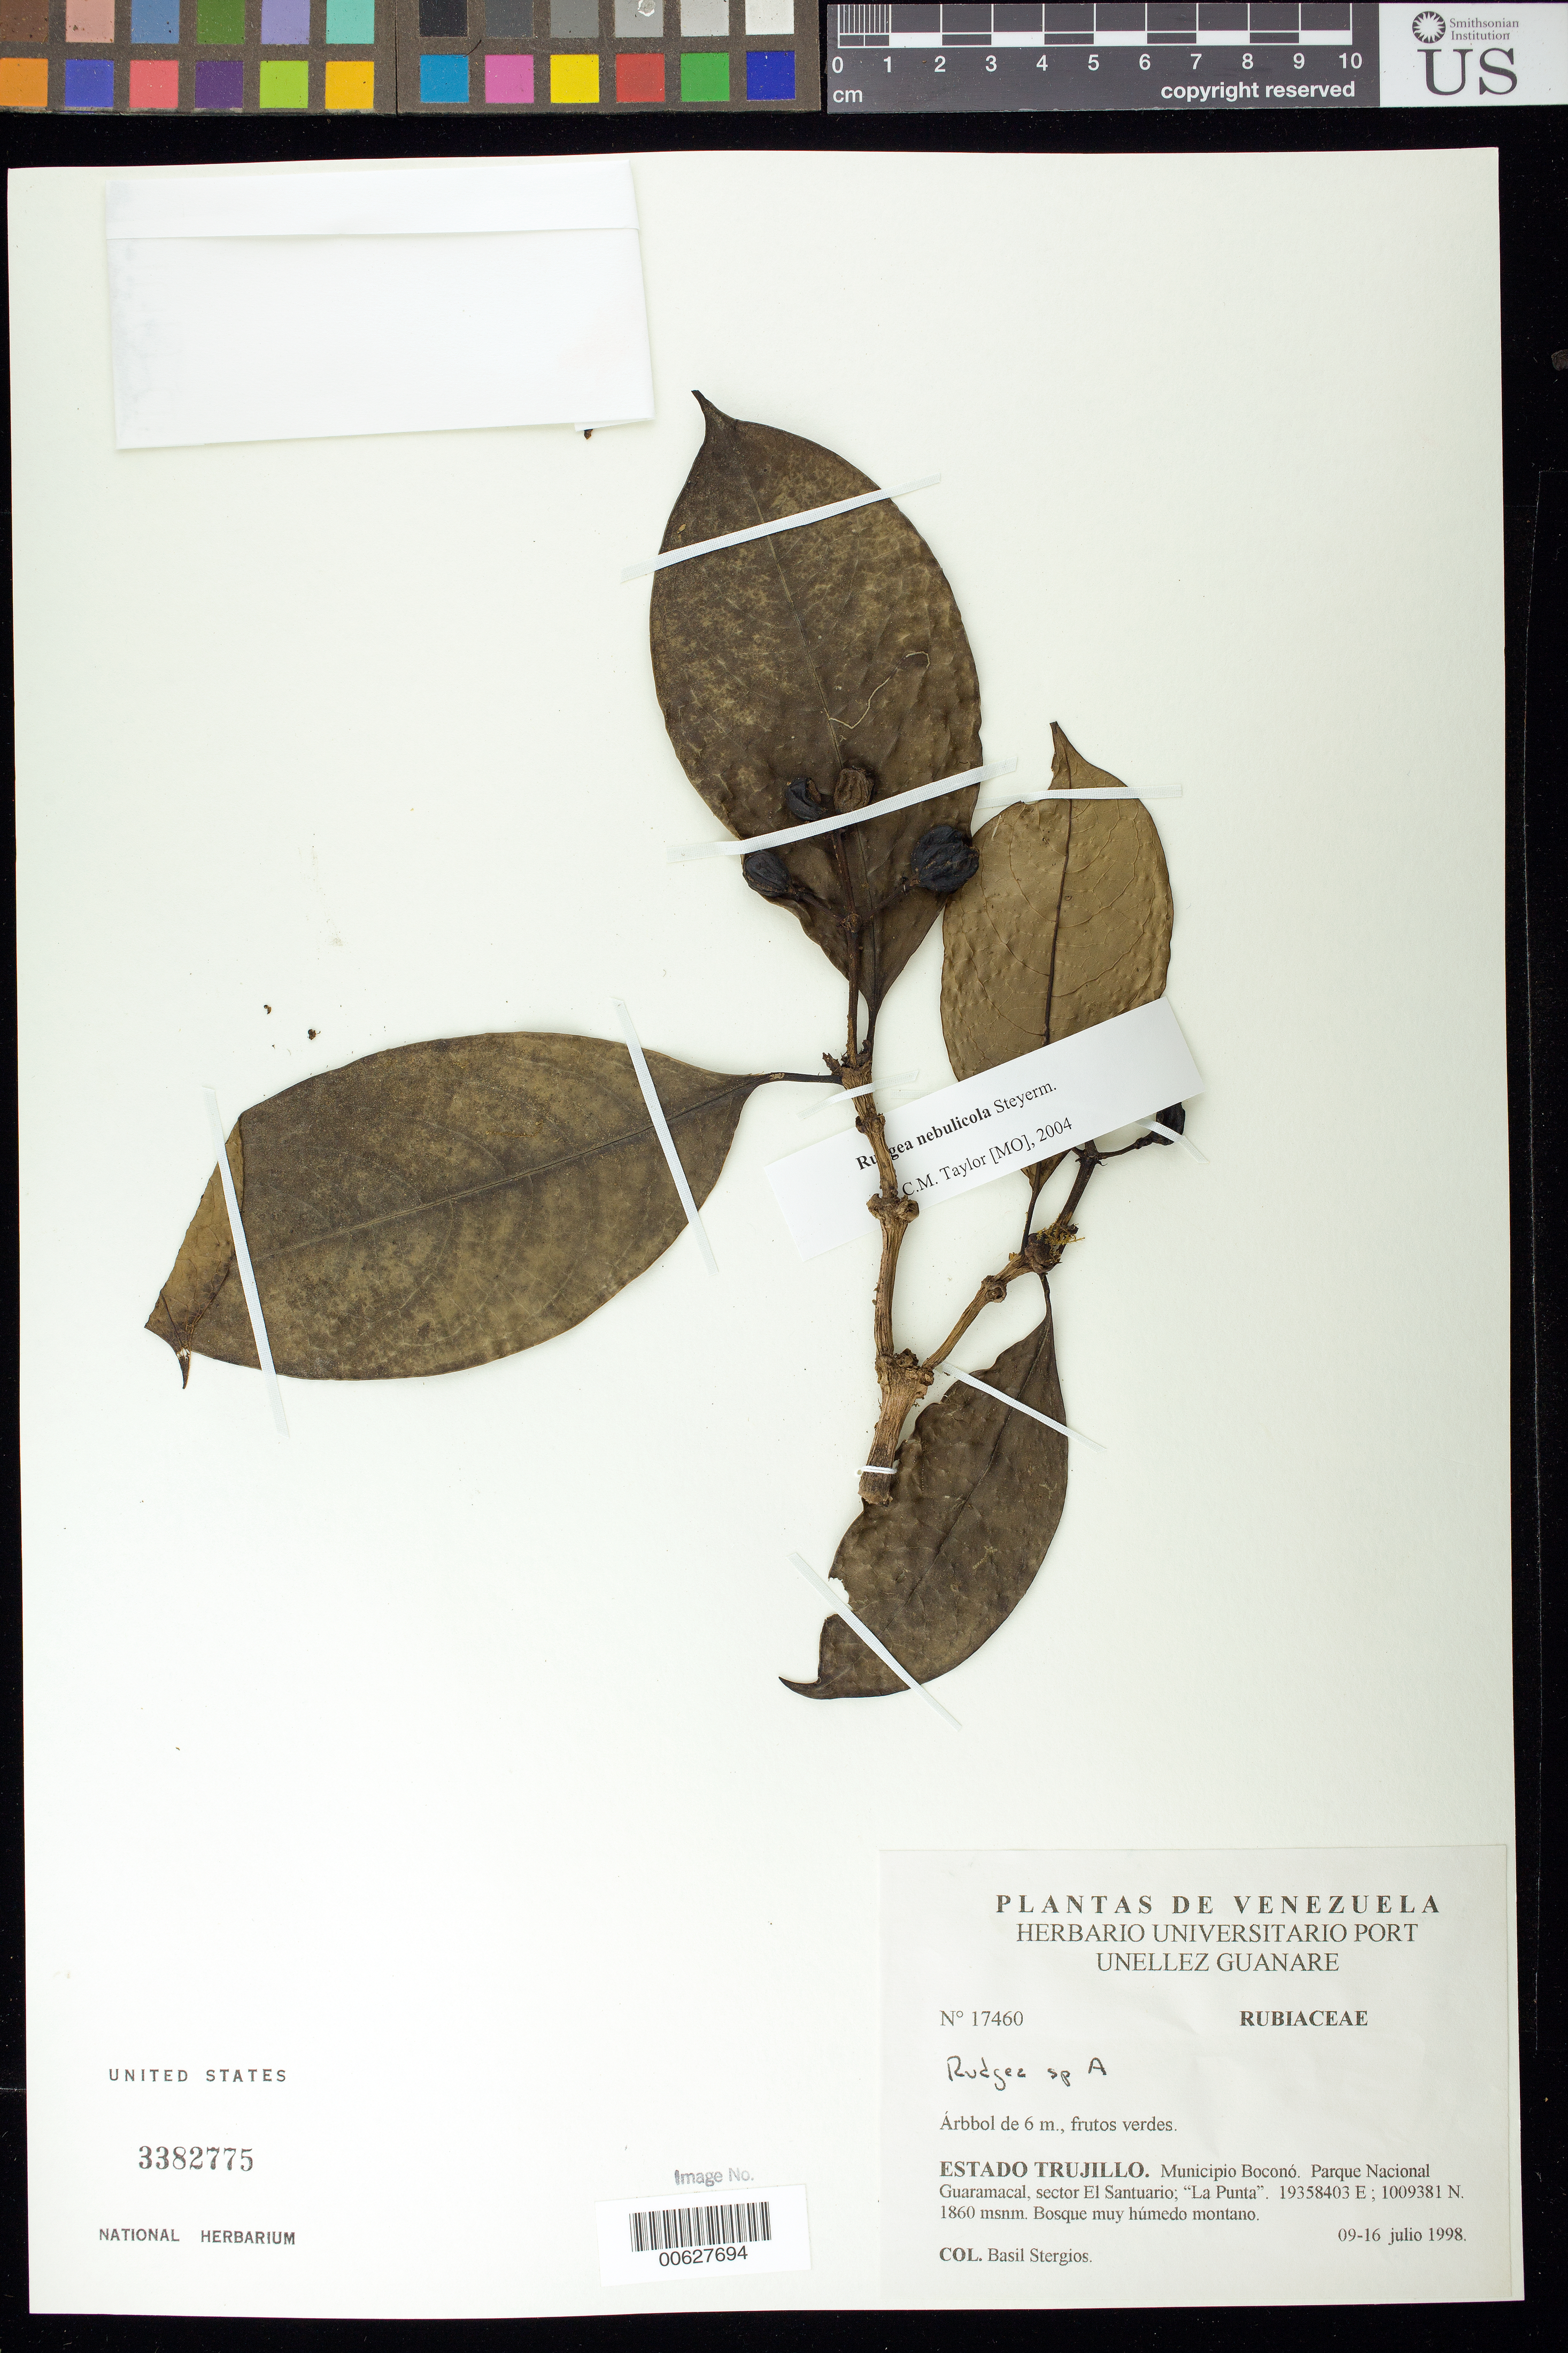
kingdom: Plantae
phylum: Tracheophyta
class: Magnoliopsida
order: Gentianales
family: Rubiaceae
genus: Rudgea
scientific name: Rudgea sp. a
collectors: B. G. Stergios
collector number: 17460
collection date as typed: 09 Jul 1998 to 16 Jul 1998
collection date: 1998-07-09/1998-07-16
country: Venezuela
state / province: Trujillo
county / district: Boconó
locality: Parque Nacional Guaramacal, Sector El Santuario, La Punta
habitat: Bosque muy húmedo montano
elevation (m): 1860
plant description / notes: PORT, US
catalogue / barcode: US 3382775